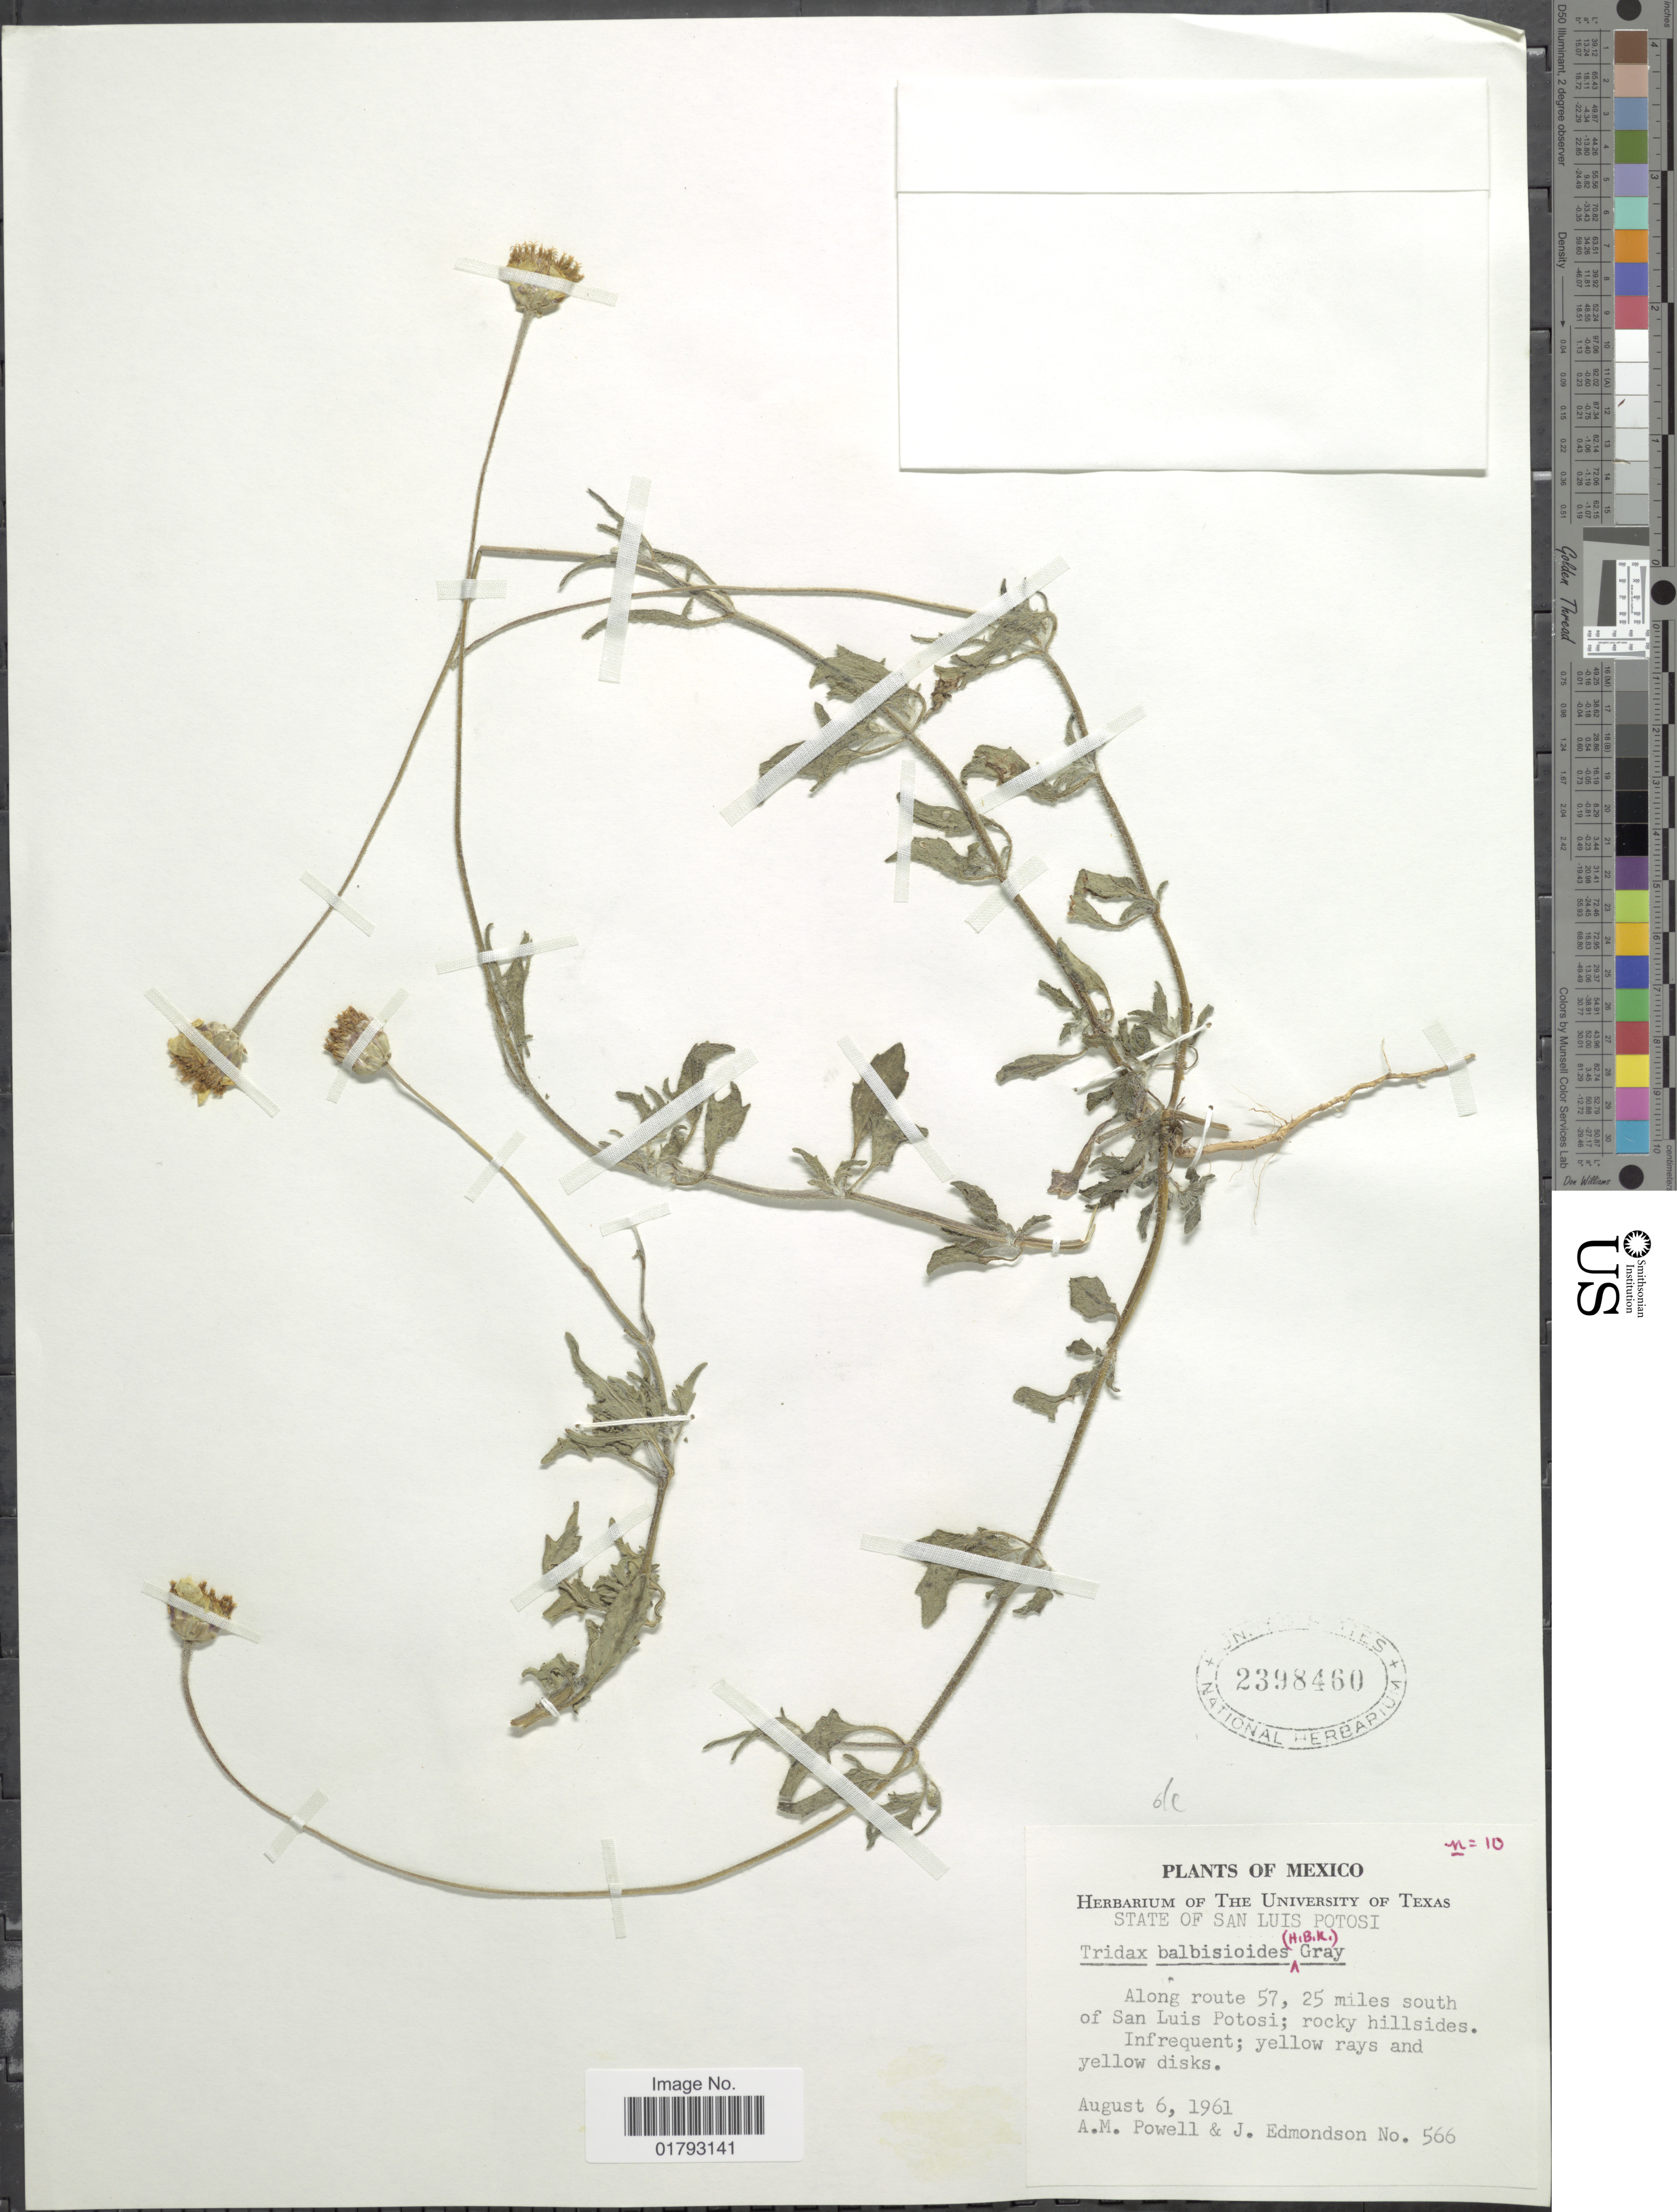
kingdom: Plantae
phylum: Tracheophyta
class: Magnoliopsida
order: Asterales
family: Asteraceae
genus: Tridax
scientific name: Tridax balbisioides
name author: (Kunth) A. Gray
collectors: A. M. Powell & J. Edmondson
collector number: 566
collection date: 1961-08-06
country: Mexico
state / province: San Luis Potosí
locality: State of San Luis Potosi, Along route 57, 25 miles south of San Luis Potosi; rocky hillsides.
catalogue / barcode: US 2398460